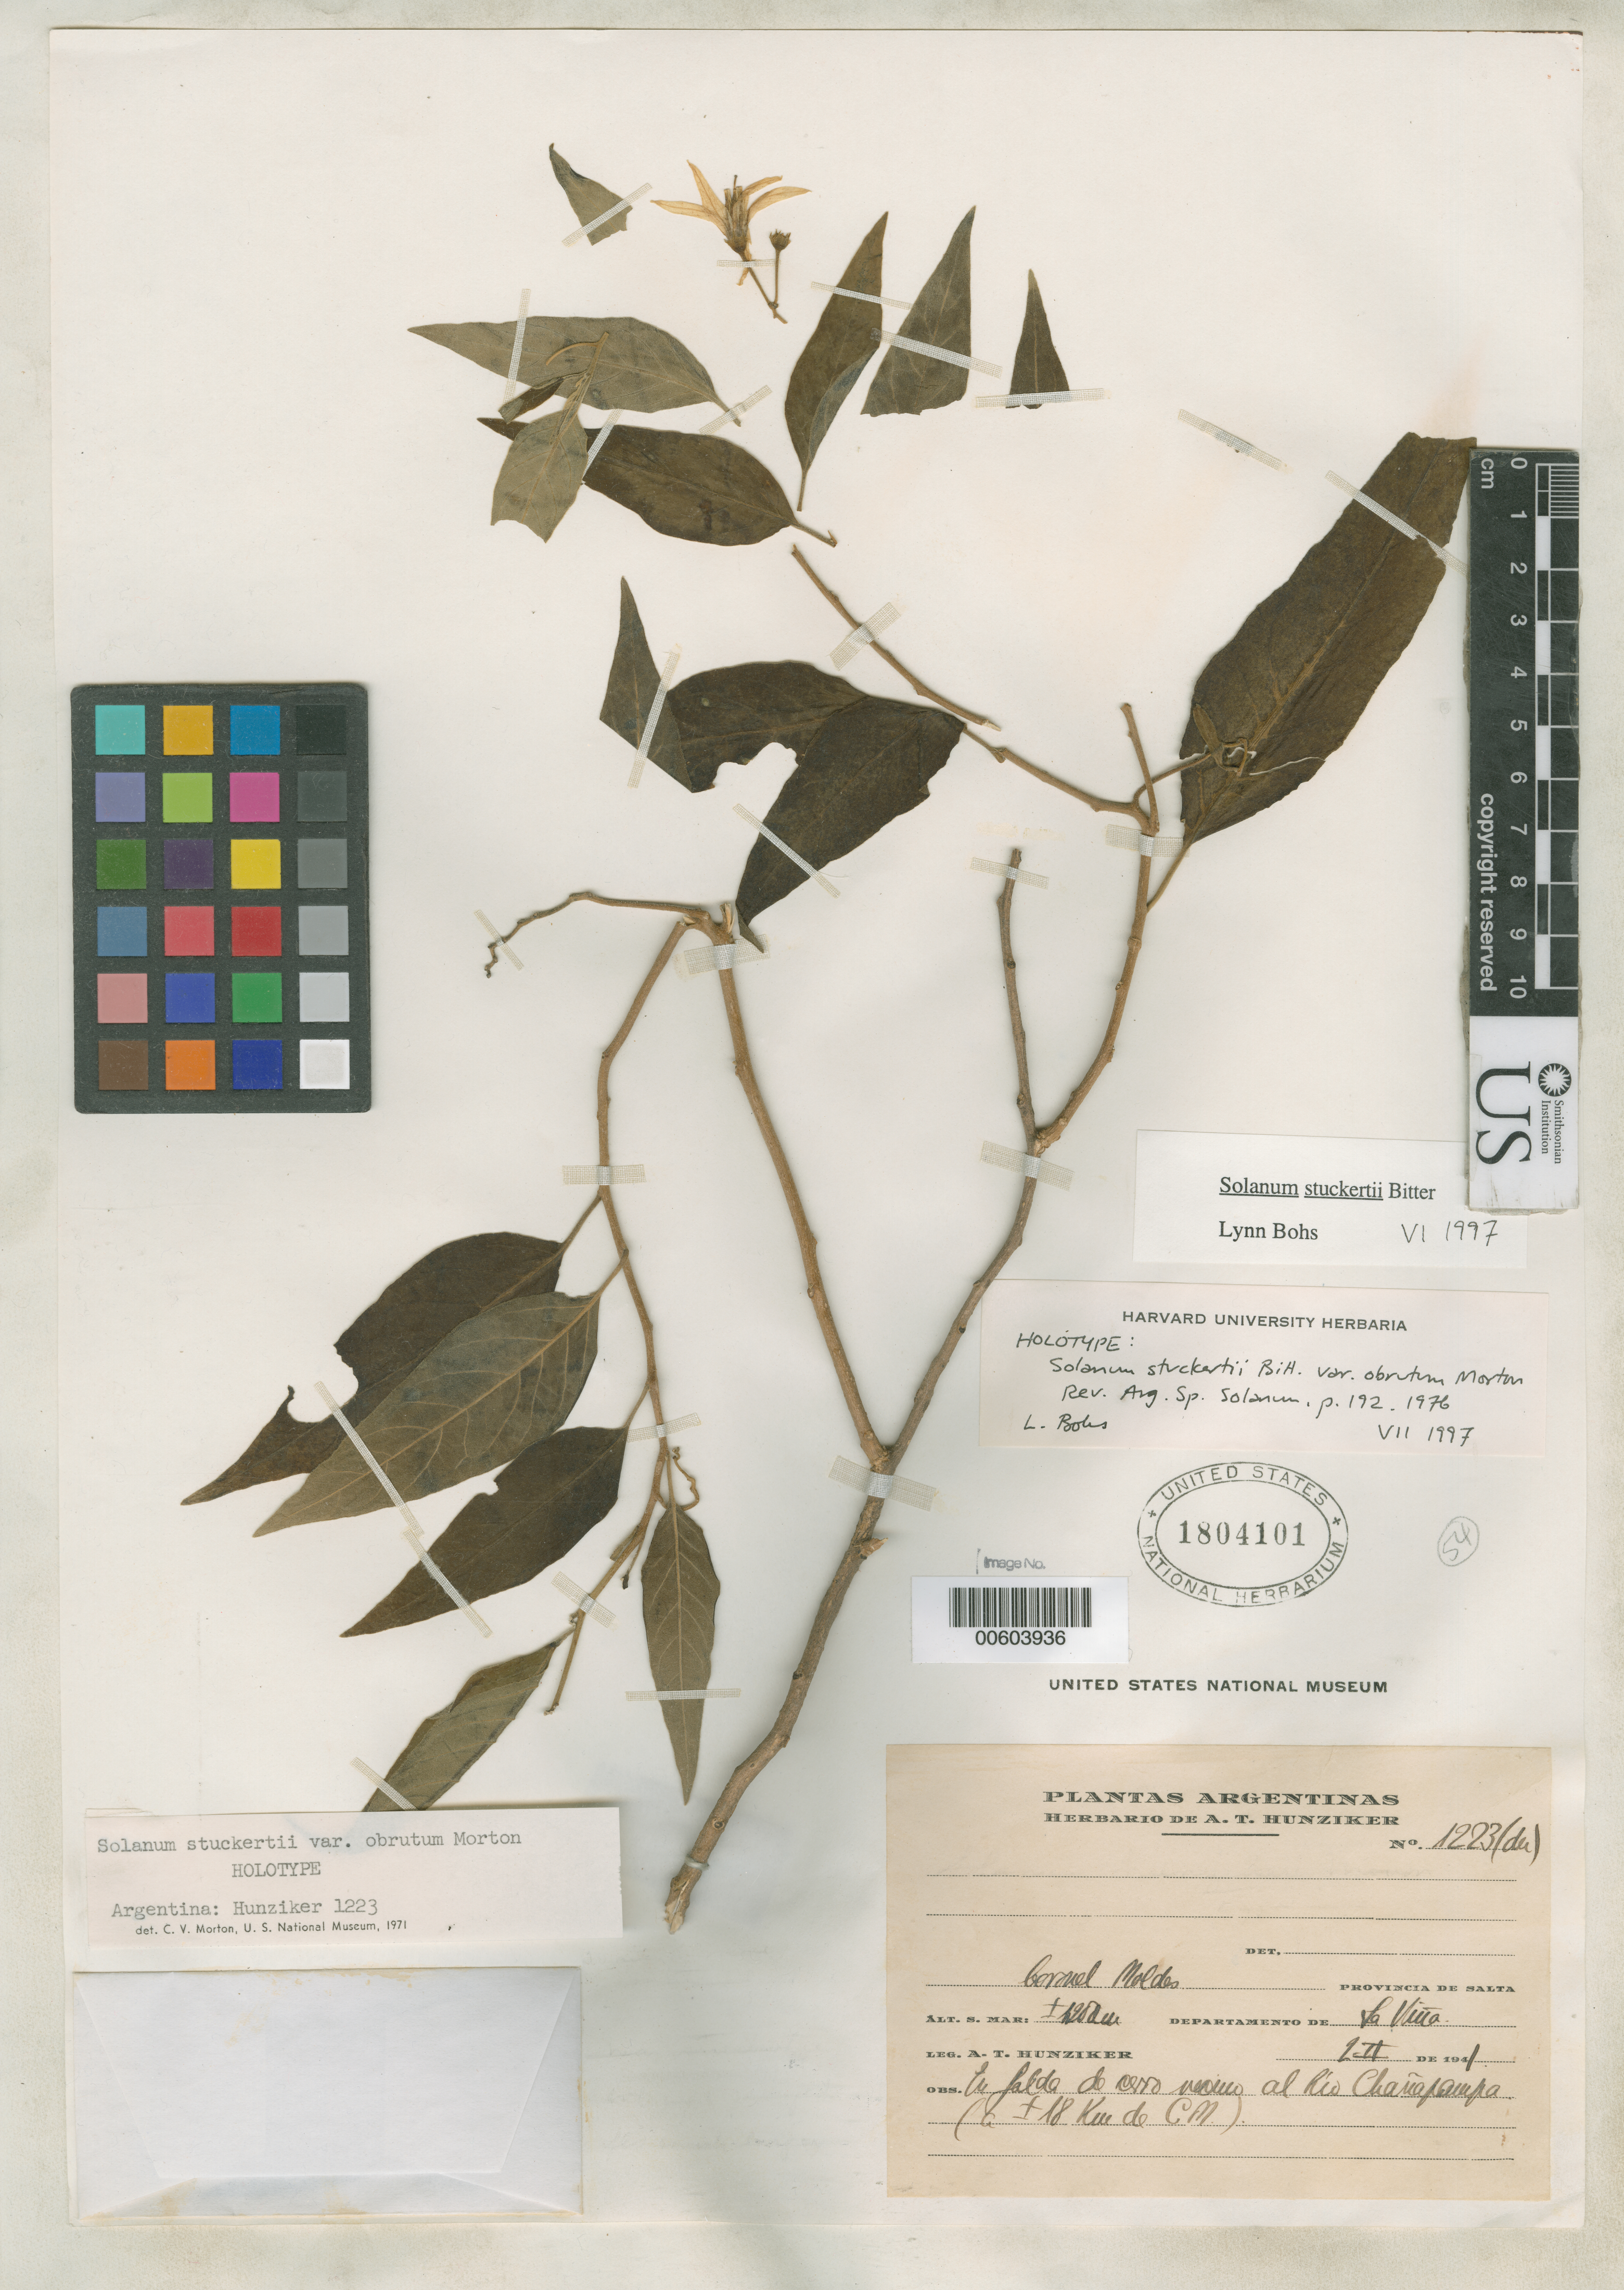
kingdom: Plantae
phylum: Tracheophyta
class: Magnoliopsida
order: Solanales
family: Solanaceae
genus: Solanum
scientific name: Solanum stuckertii var. obrutum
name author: C.V. Morton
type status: Holotype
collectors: A. T. Hunziker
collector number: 1223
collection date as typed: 02 Feb 1941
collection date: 1941-02-02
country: Argentina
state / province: Salta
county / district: La Viña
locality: Coronel Moldes.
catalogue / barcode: US 1804101